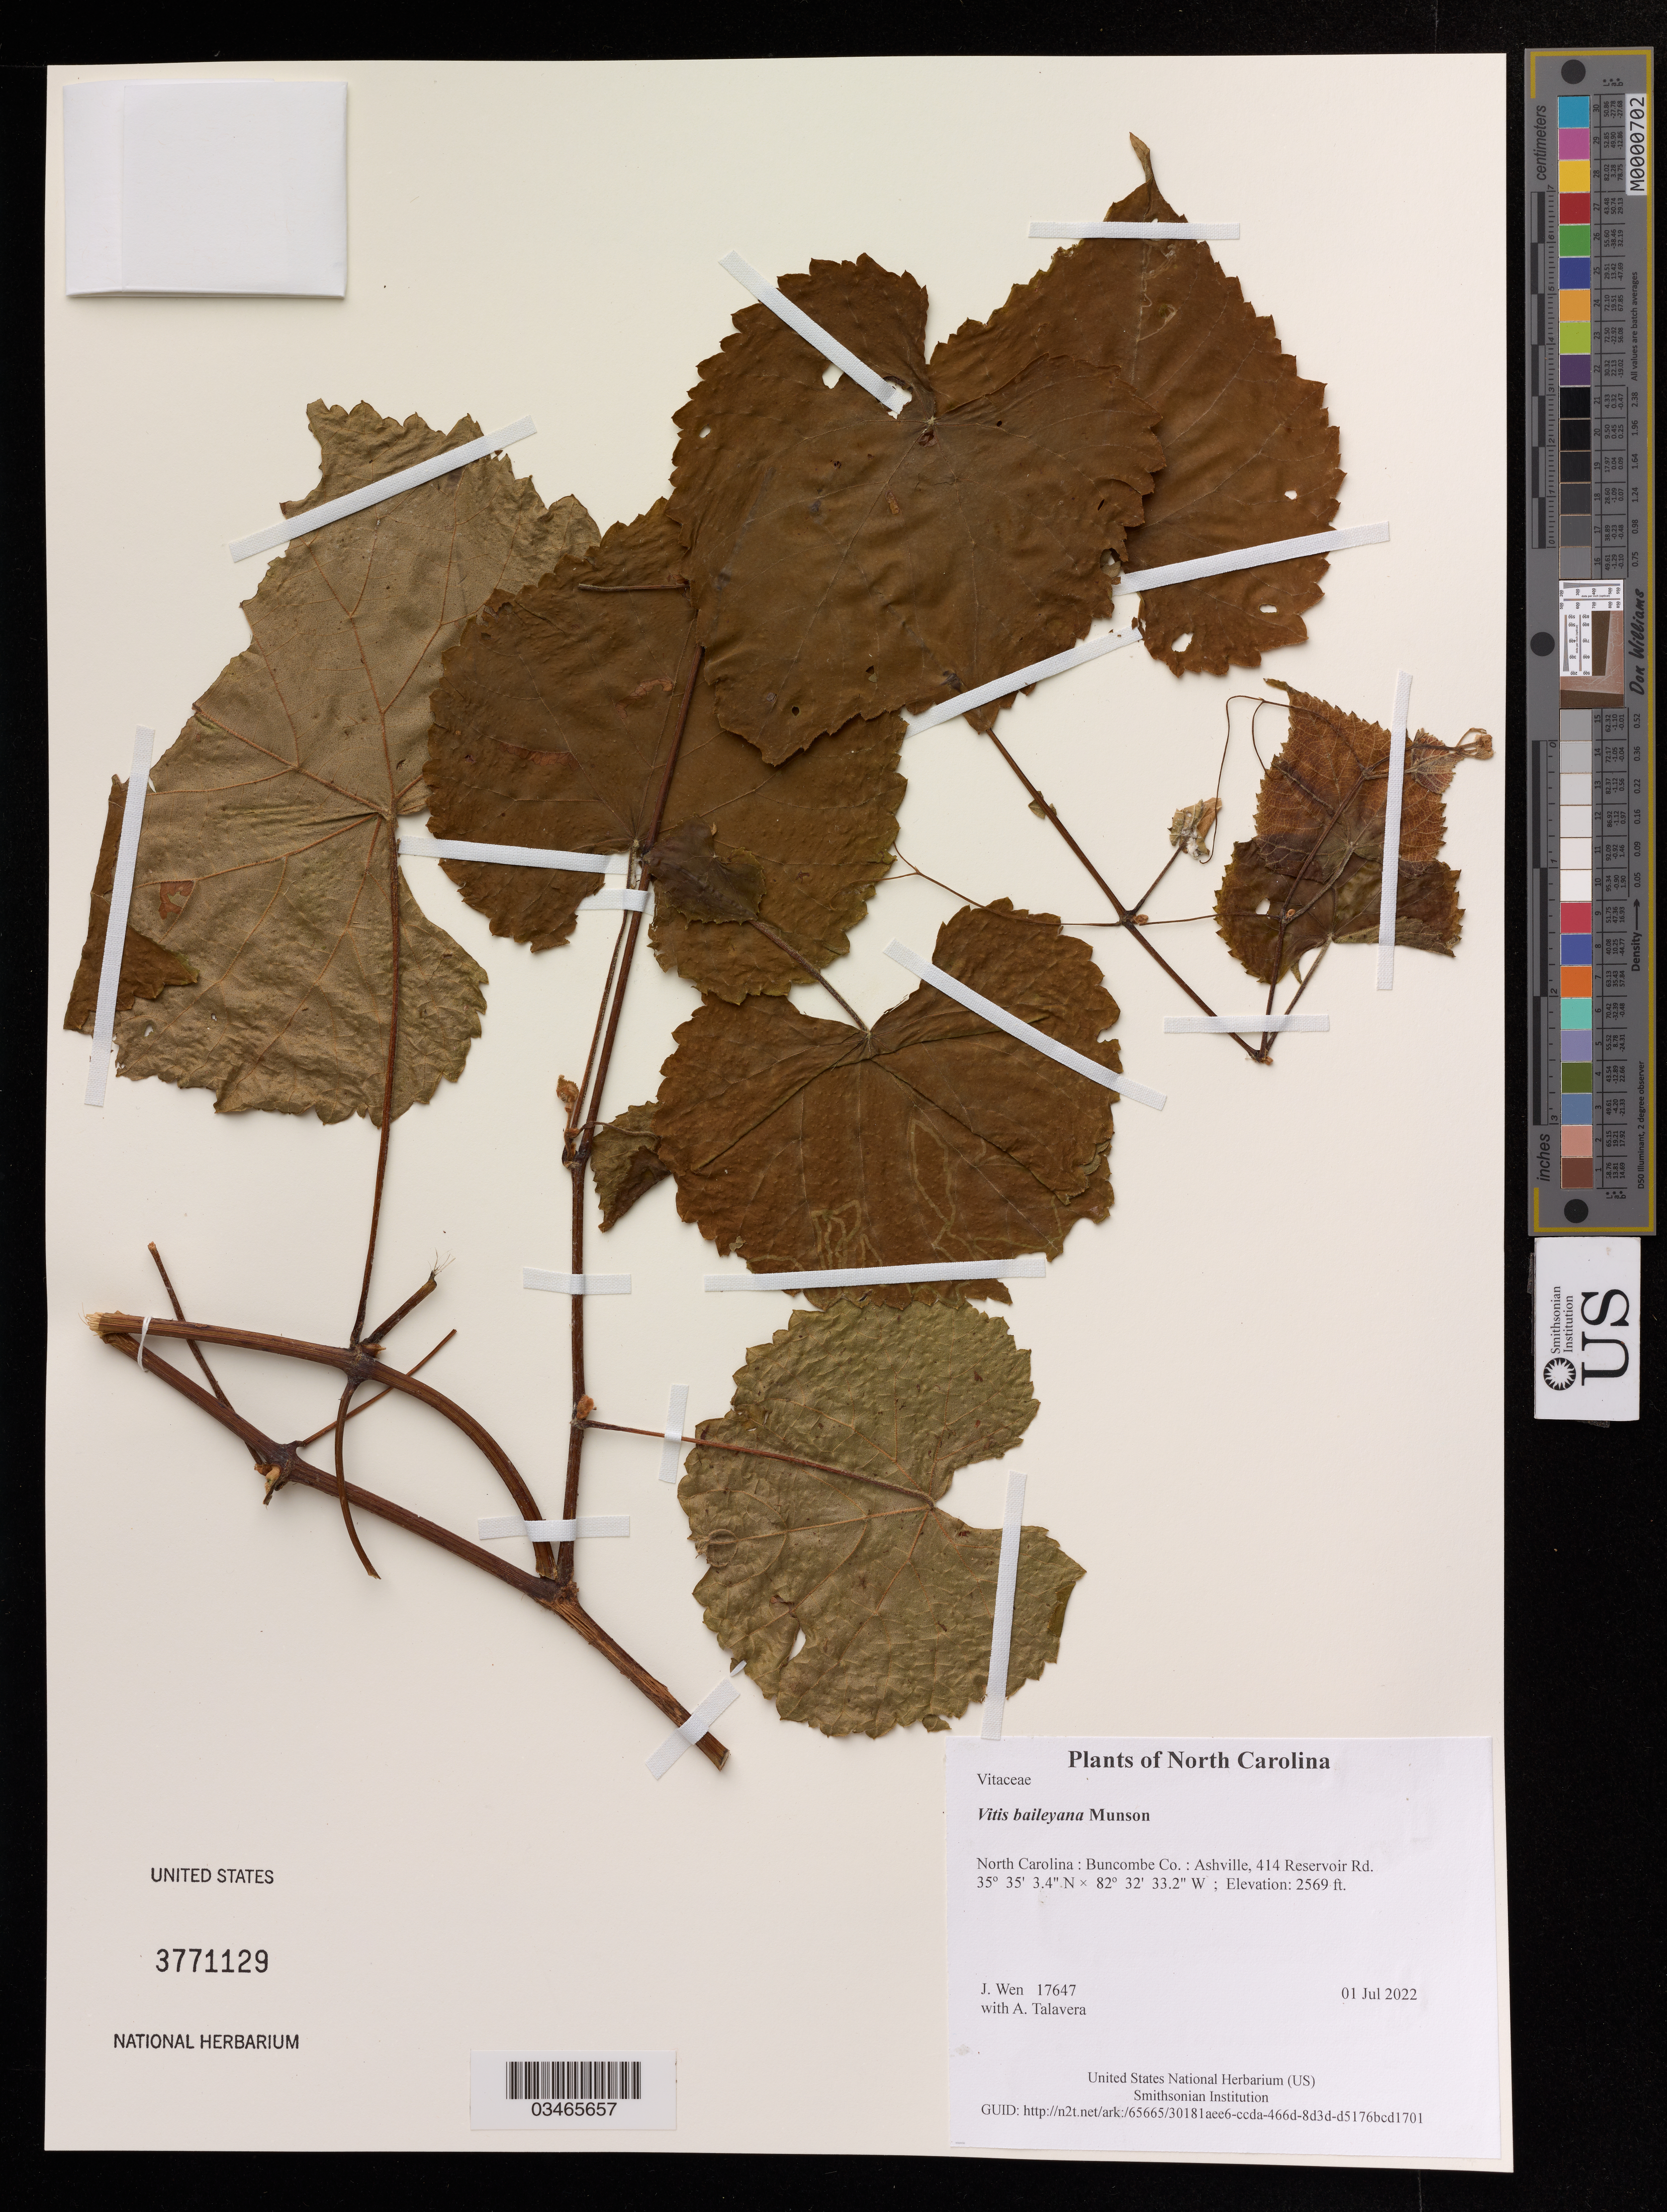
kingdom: Plantae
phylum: Tracheophyta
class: Magnoliopsida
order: Vitales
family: Vitaceae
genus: Vitis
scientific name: Vitis baileyana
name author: Munson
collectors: J. Wen & A. Talavera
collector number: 17647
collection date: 2022-07-01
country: United States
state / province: North Carolina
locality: Buncombe Co.: Ashville, 414 Reservoir Rd.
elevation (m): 783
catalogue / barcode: US 3771129